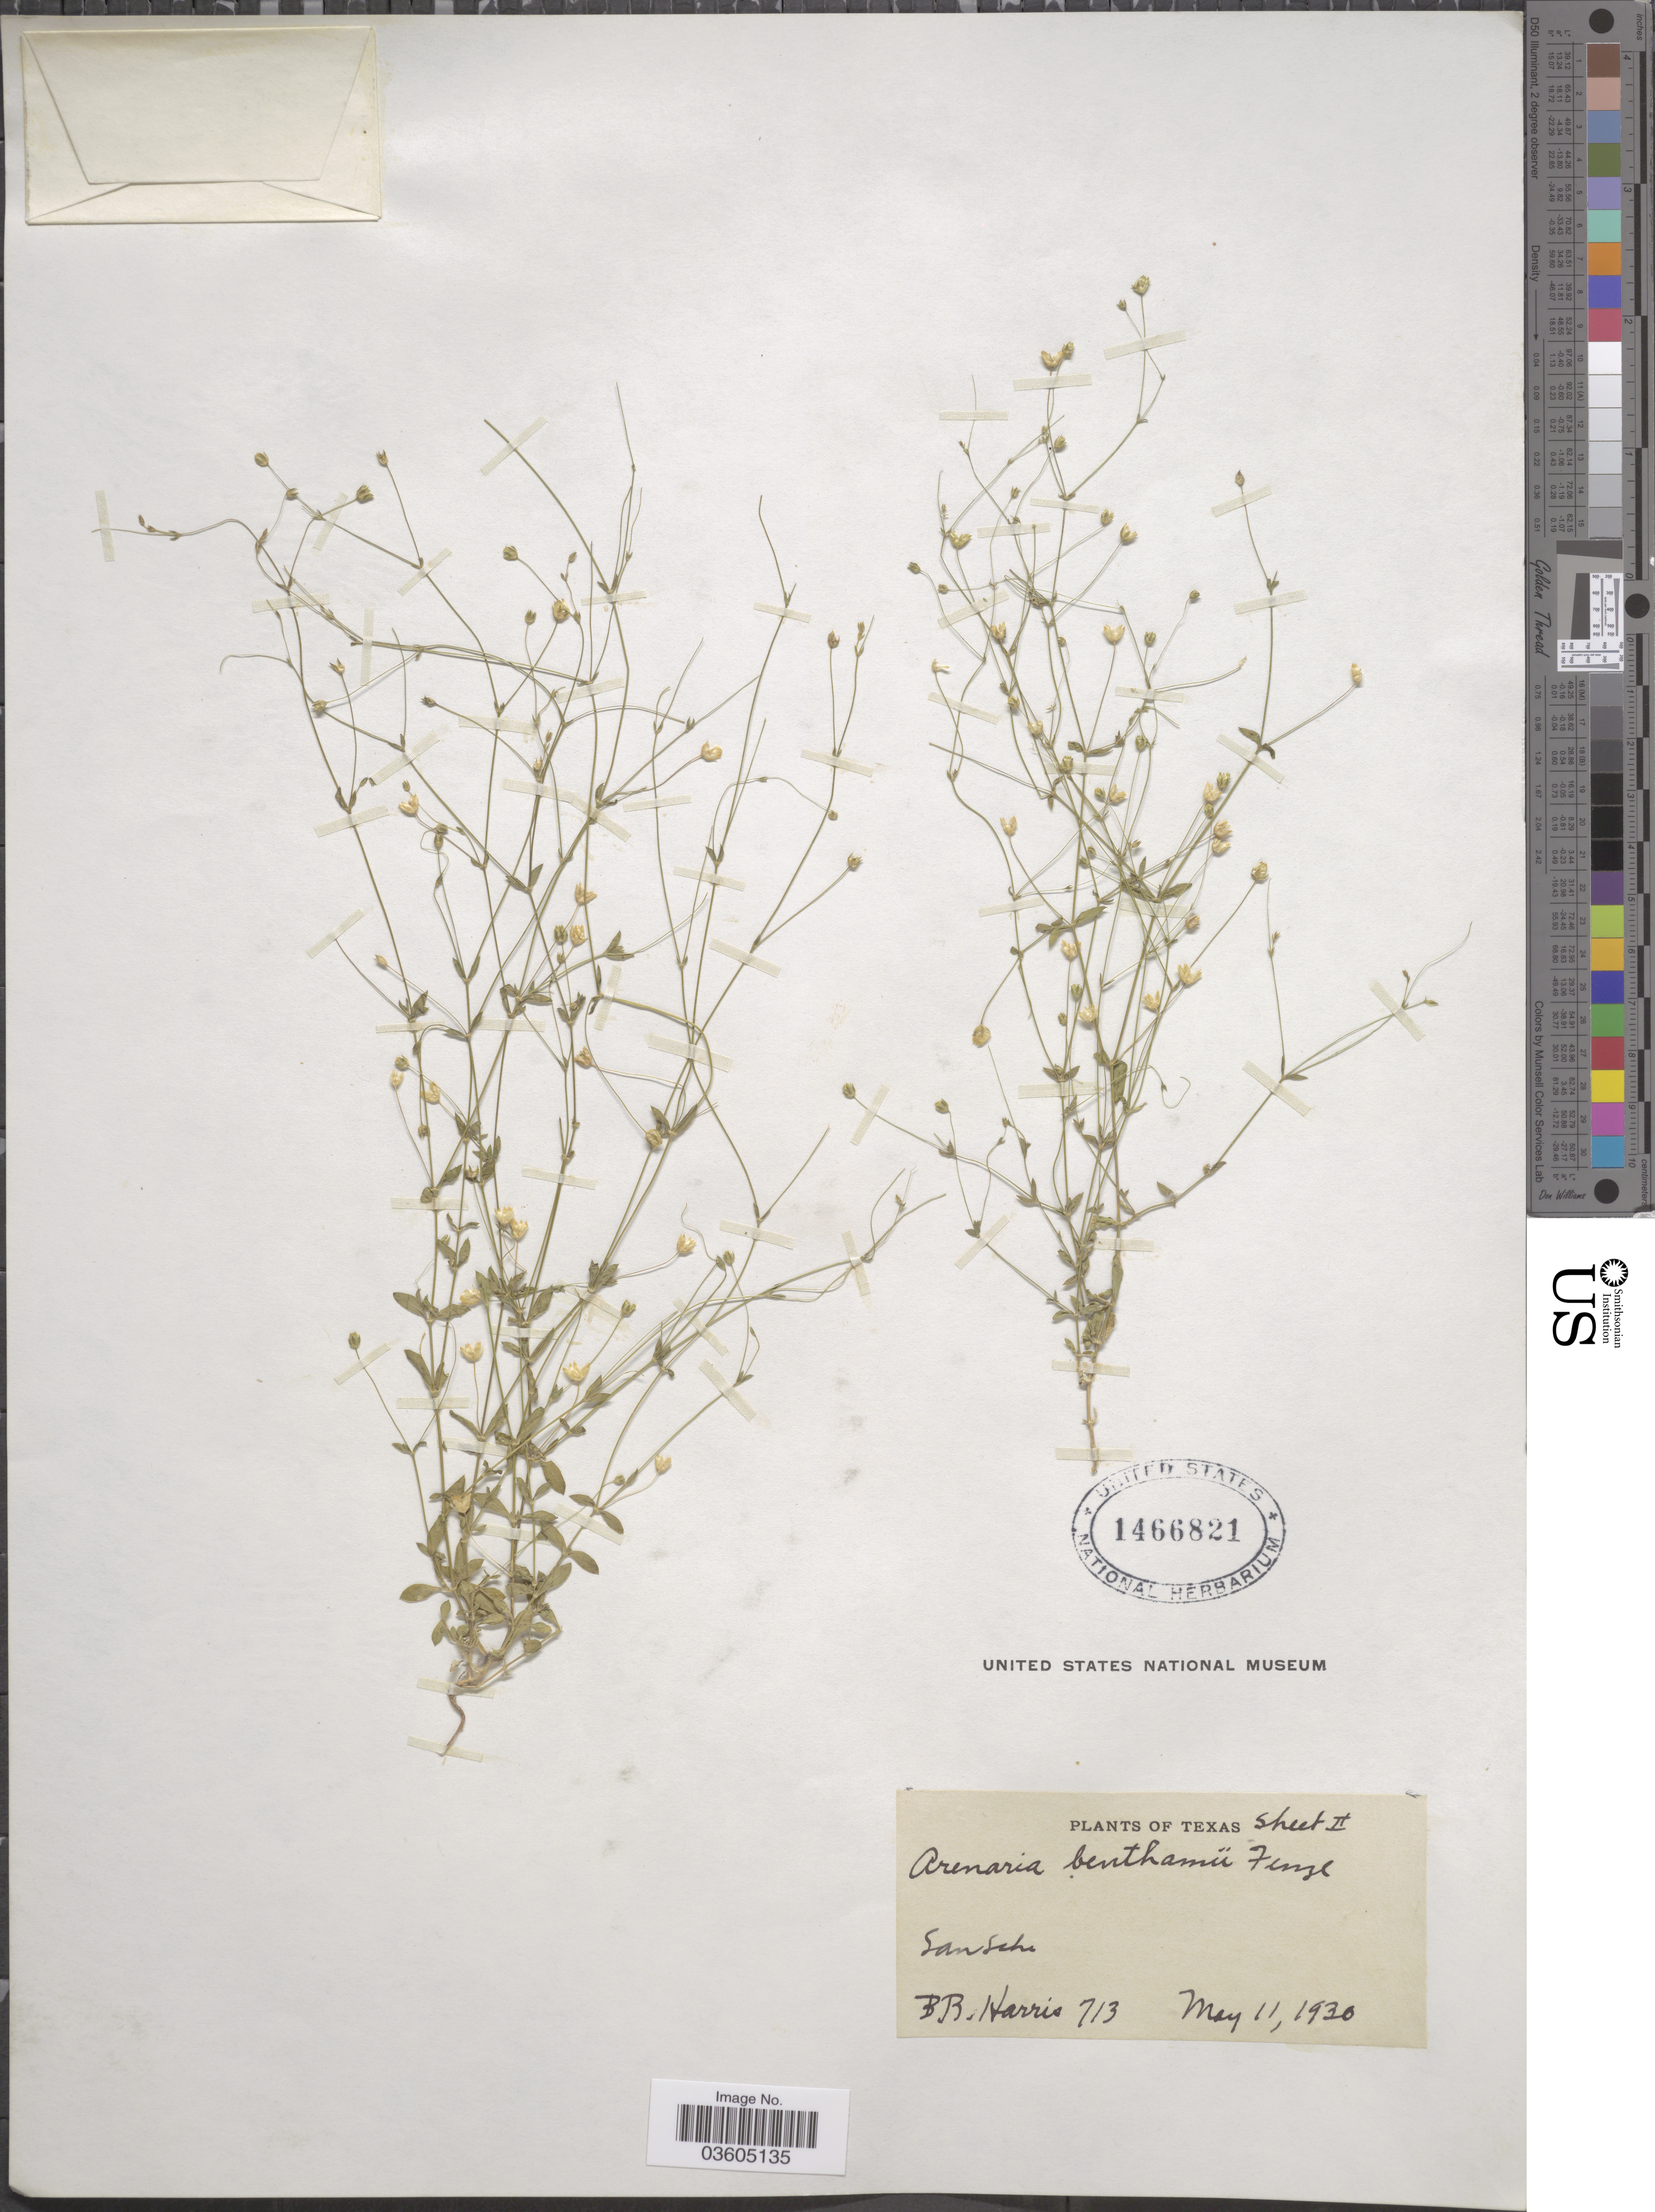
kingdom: Plantae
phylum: Tracheophyta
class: Magnoliopsida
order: Caryophyllales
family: Caryophyllaceae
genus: Arenaria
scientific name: Arenaria benthamii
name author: Fenzl ex Torr. & A. Gray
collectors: B. B. Harris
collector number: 713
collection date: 1930-05-11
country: United States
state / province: Texas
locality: Sanschi.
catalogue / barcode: US 1466821